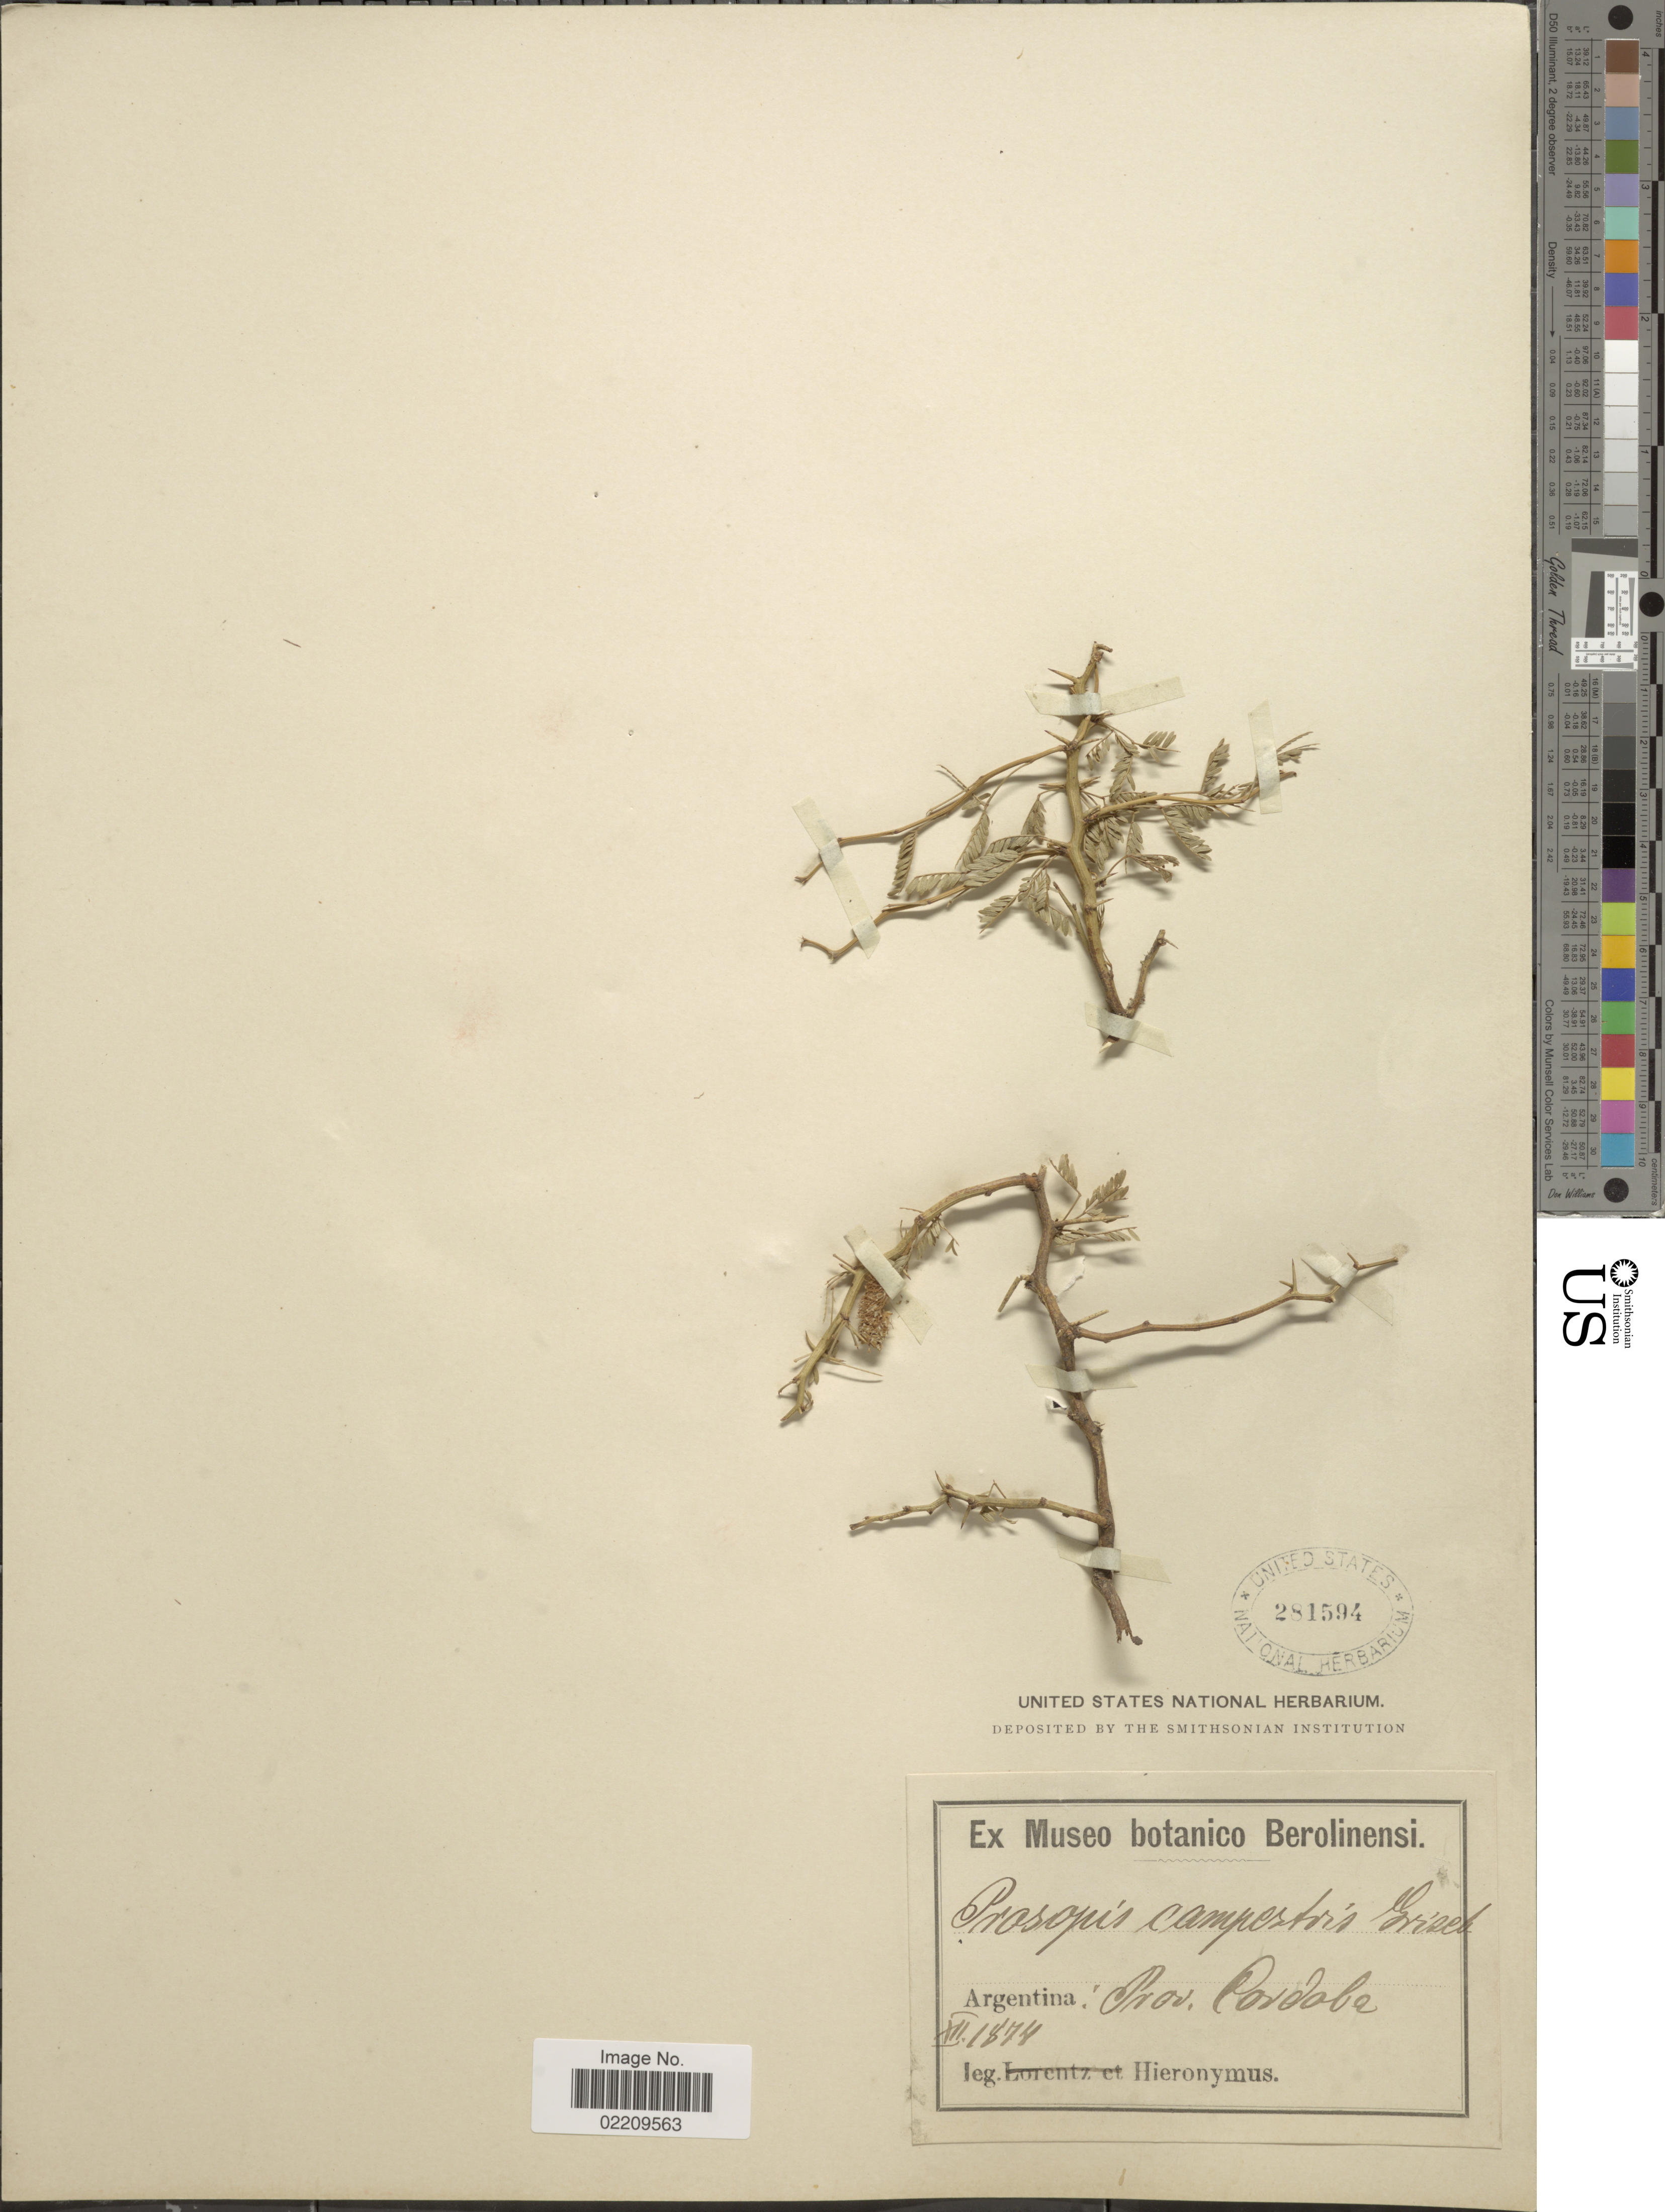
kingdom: Plantae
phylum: Tracheophyta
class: Magnoliopsida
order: Fabales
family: Fabaceae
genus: Neltuma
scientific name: Neltuma campestris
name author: (Griseb.) C. E. Hughes & G.P. Lewis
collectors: G. H. Hieronymus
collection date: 1874-12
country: Argentina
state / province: Cordoba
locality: Prov. Cordoba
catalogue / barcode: US 281594